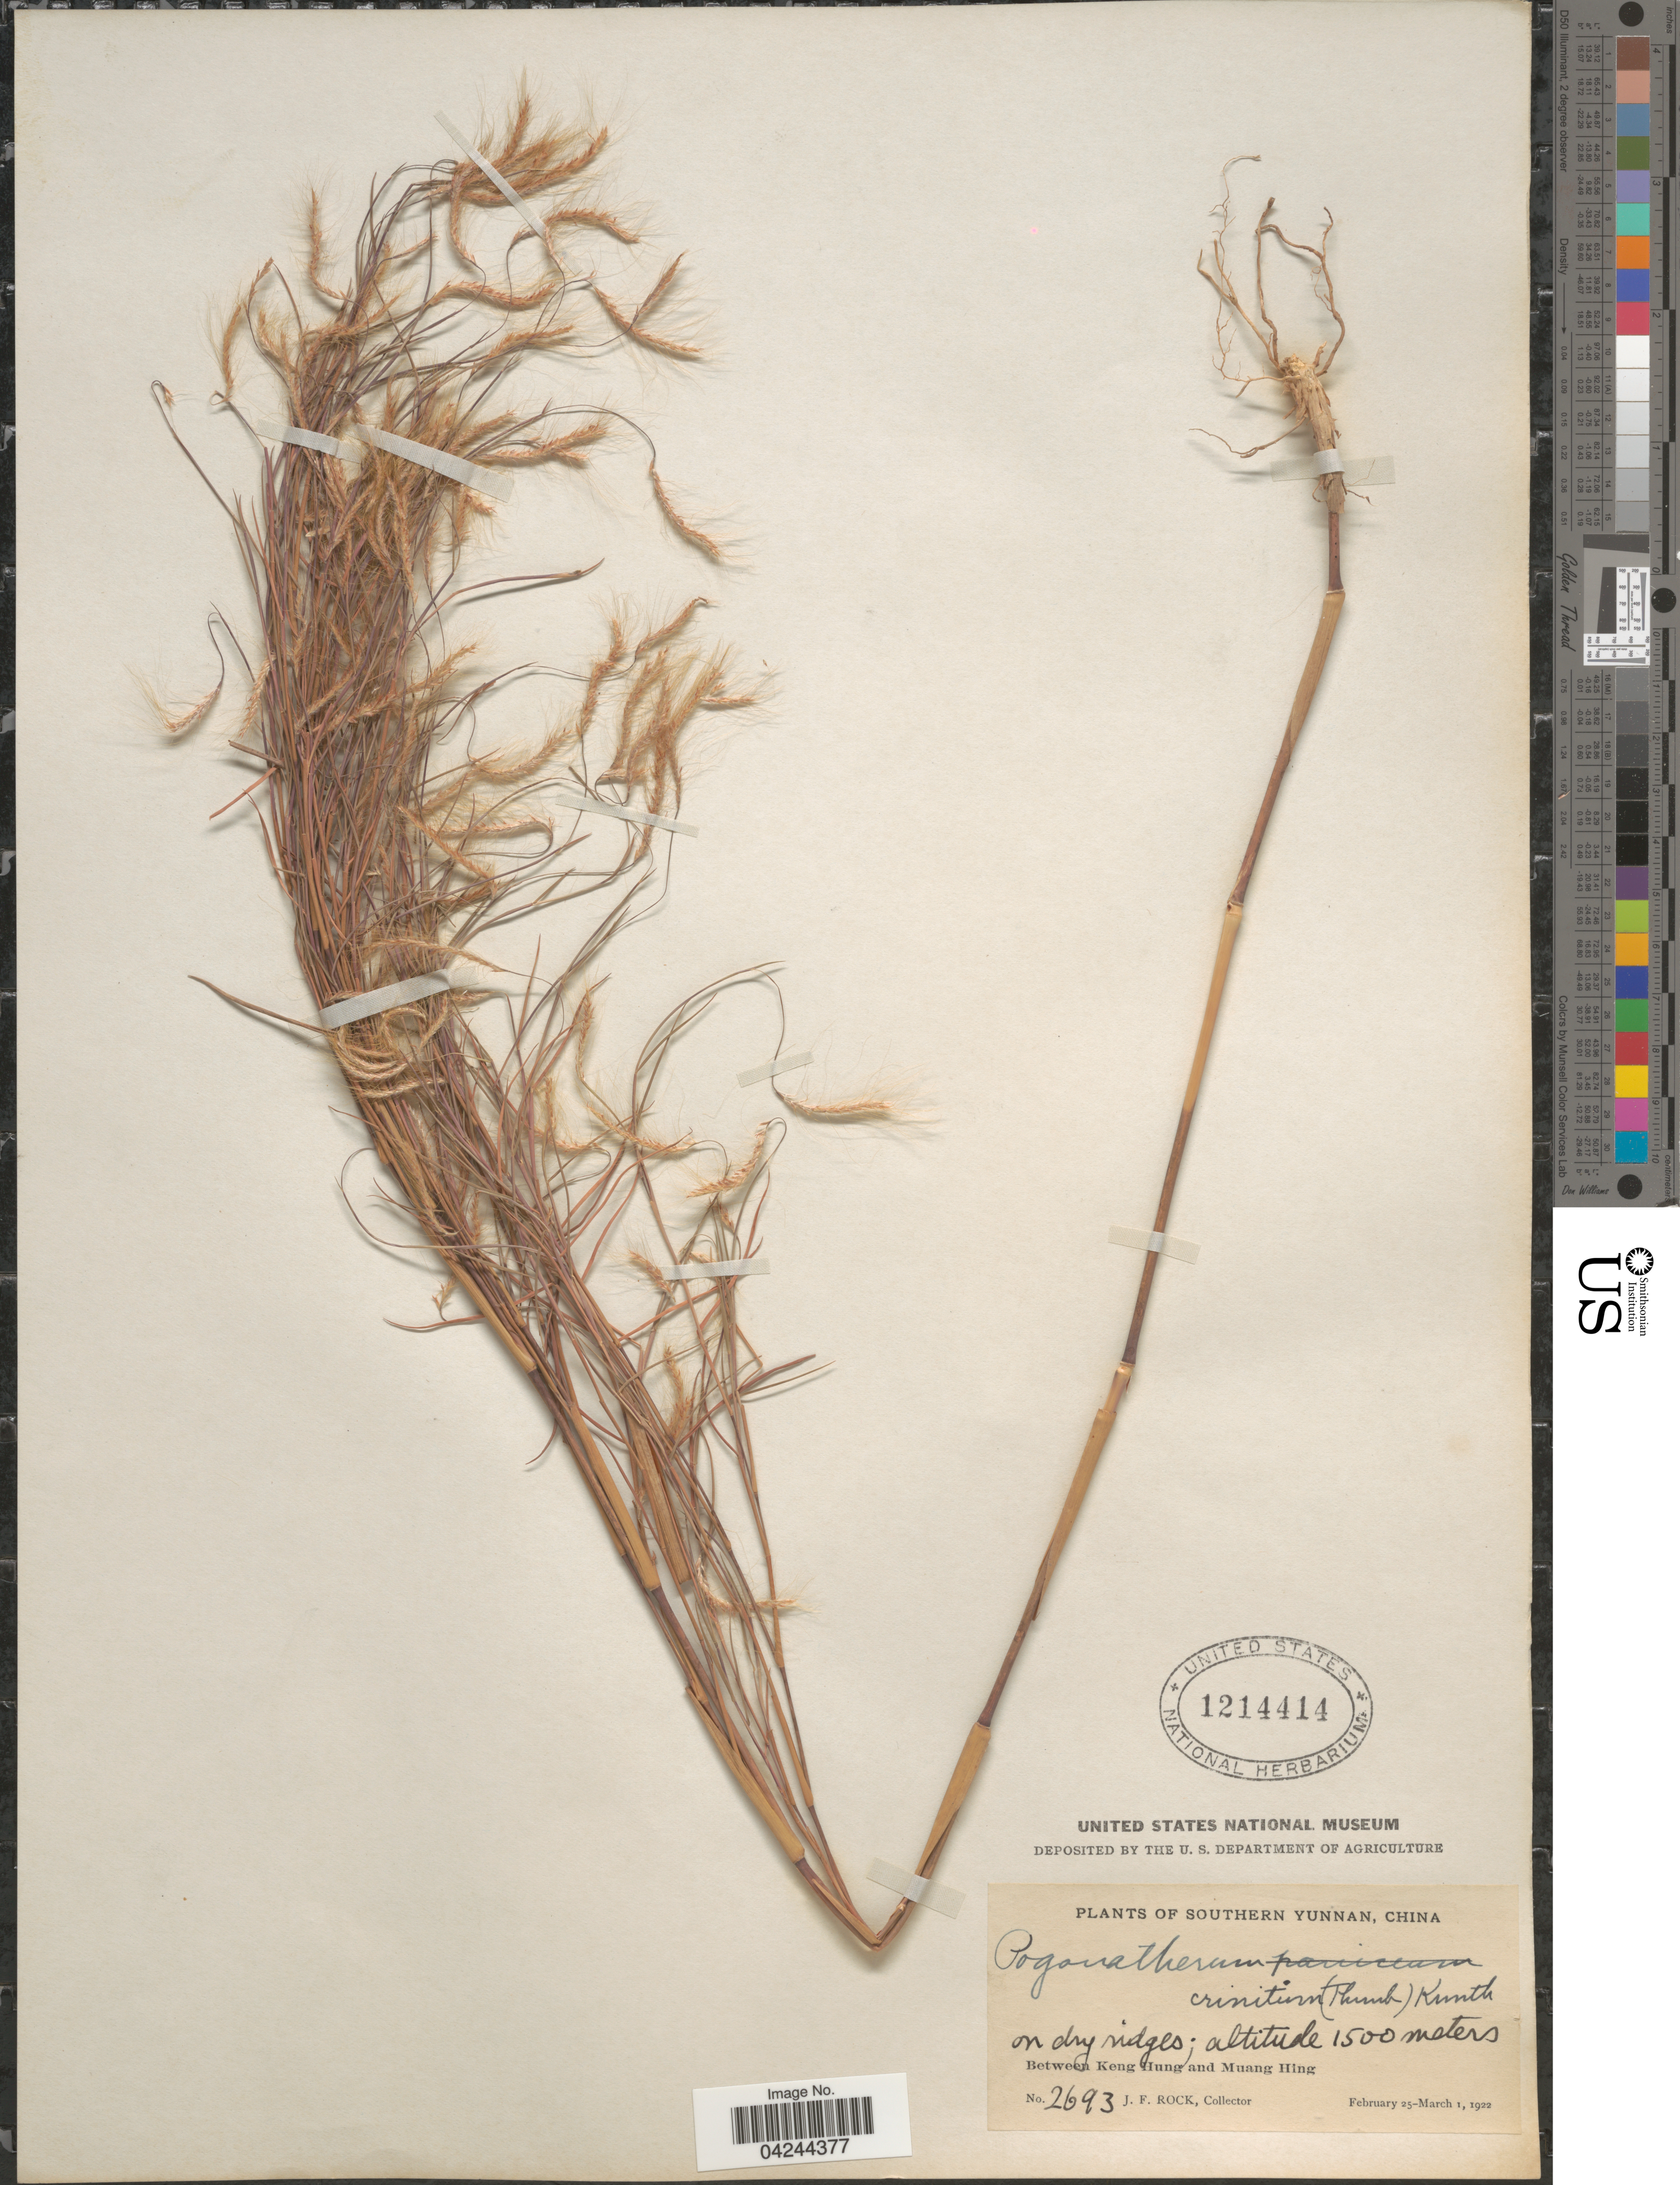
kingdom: Plantae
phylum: Tracheophyta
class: Liliopsida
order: Poales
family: Poaceae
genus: Pogonatherum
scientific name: Pogonatherum crinitum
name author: (Thunb.) Kunth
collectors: J. Rock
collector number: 2693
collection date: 1922-02-25/1922-03-01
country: China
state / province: Yunnan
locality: Southern Yunnan. Between Keng Hung and Muang Hing.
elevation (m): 1500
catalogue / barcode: US 1214414